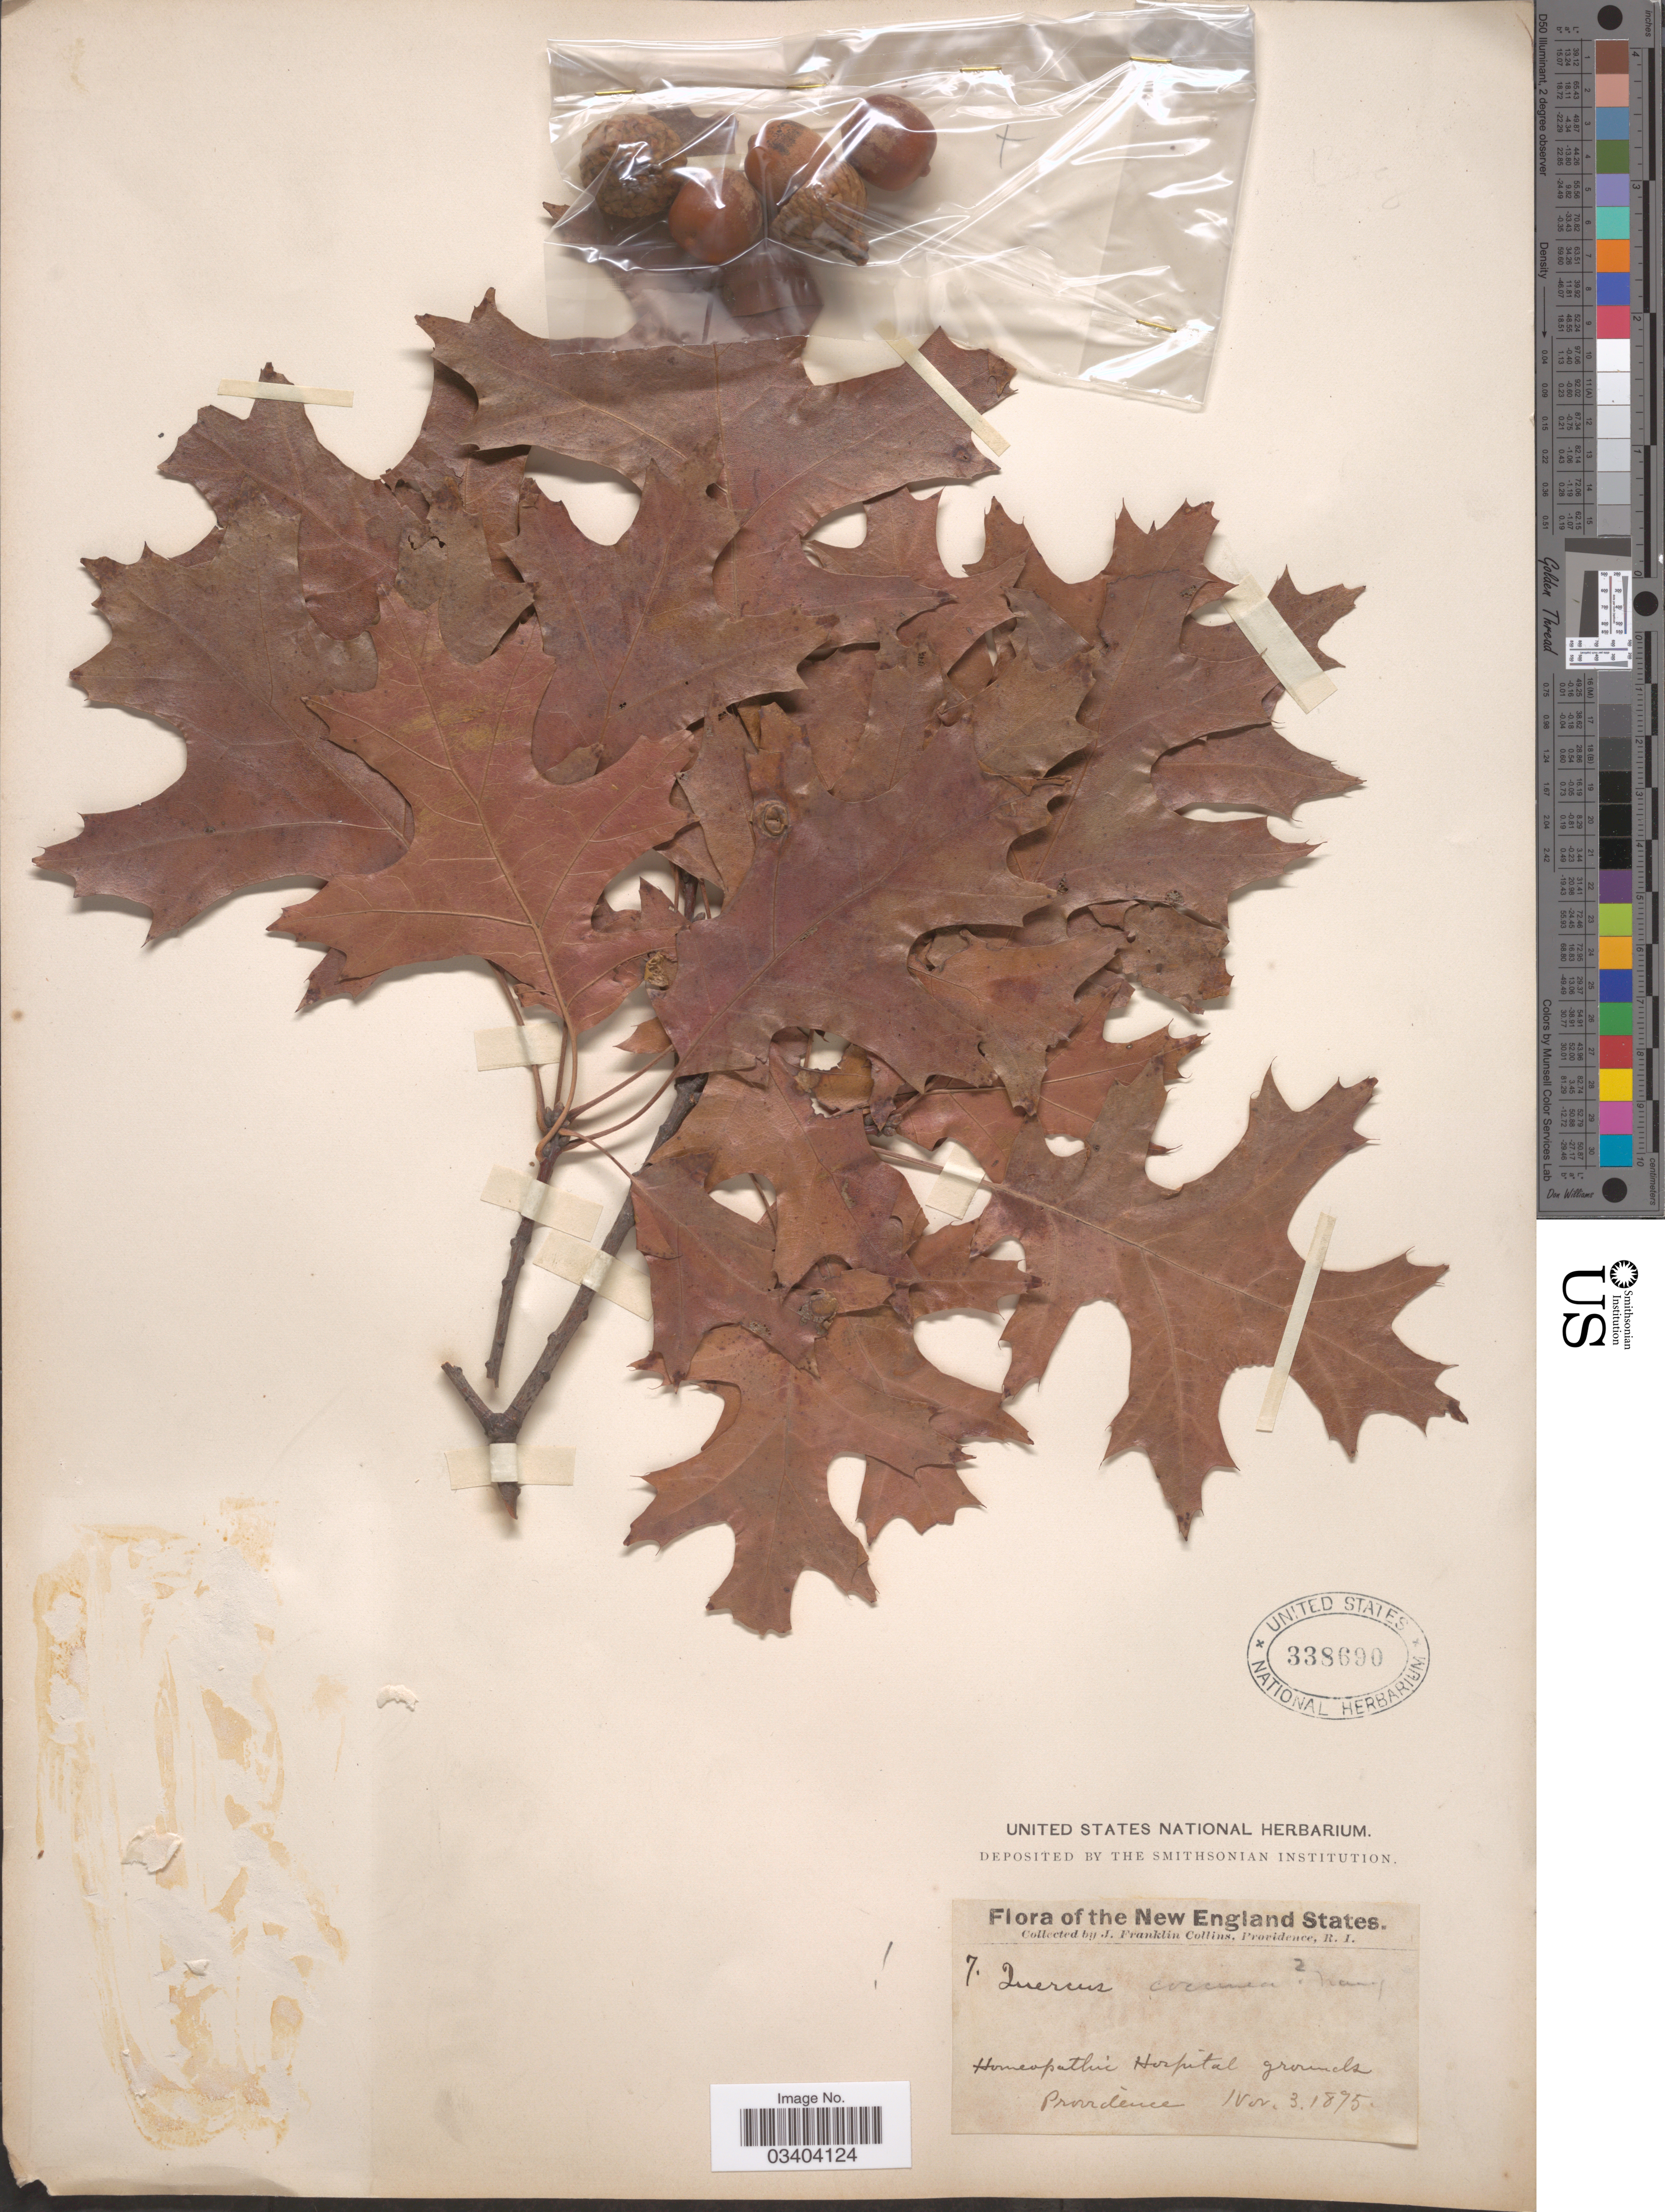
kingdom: Plantae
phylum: Tracheophyta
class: Magnoliopsida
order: Fagales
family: Fagaceae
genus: Quercus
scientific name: Quercus coccinea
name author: Münchh.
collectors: J. Collins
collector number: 7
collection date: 1875-11-03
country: United States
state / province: Rhode Island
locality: New England States. Homeopathic Hospital grounds Providence.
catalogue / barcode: US 338690